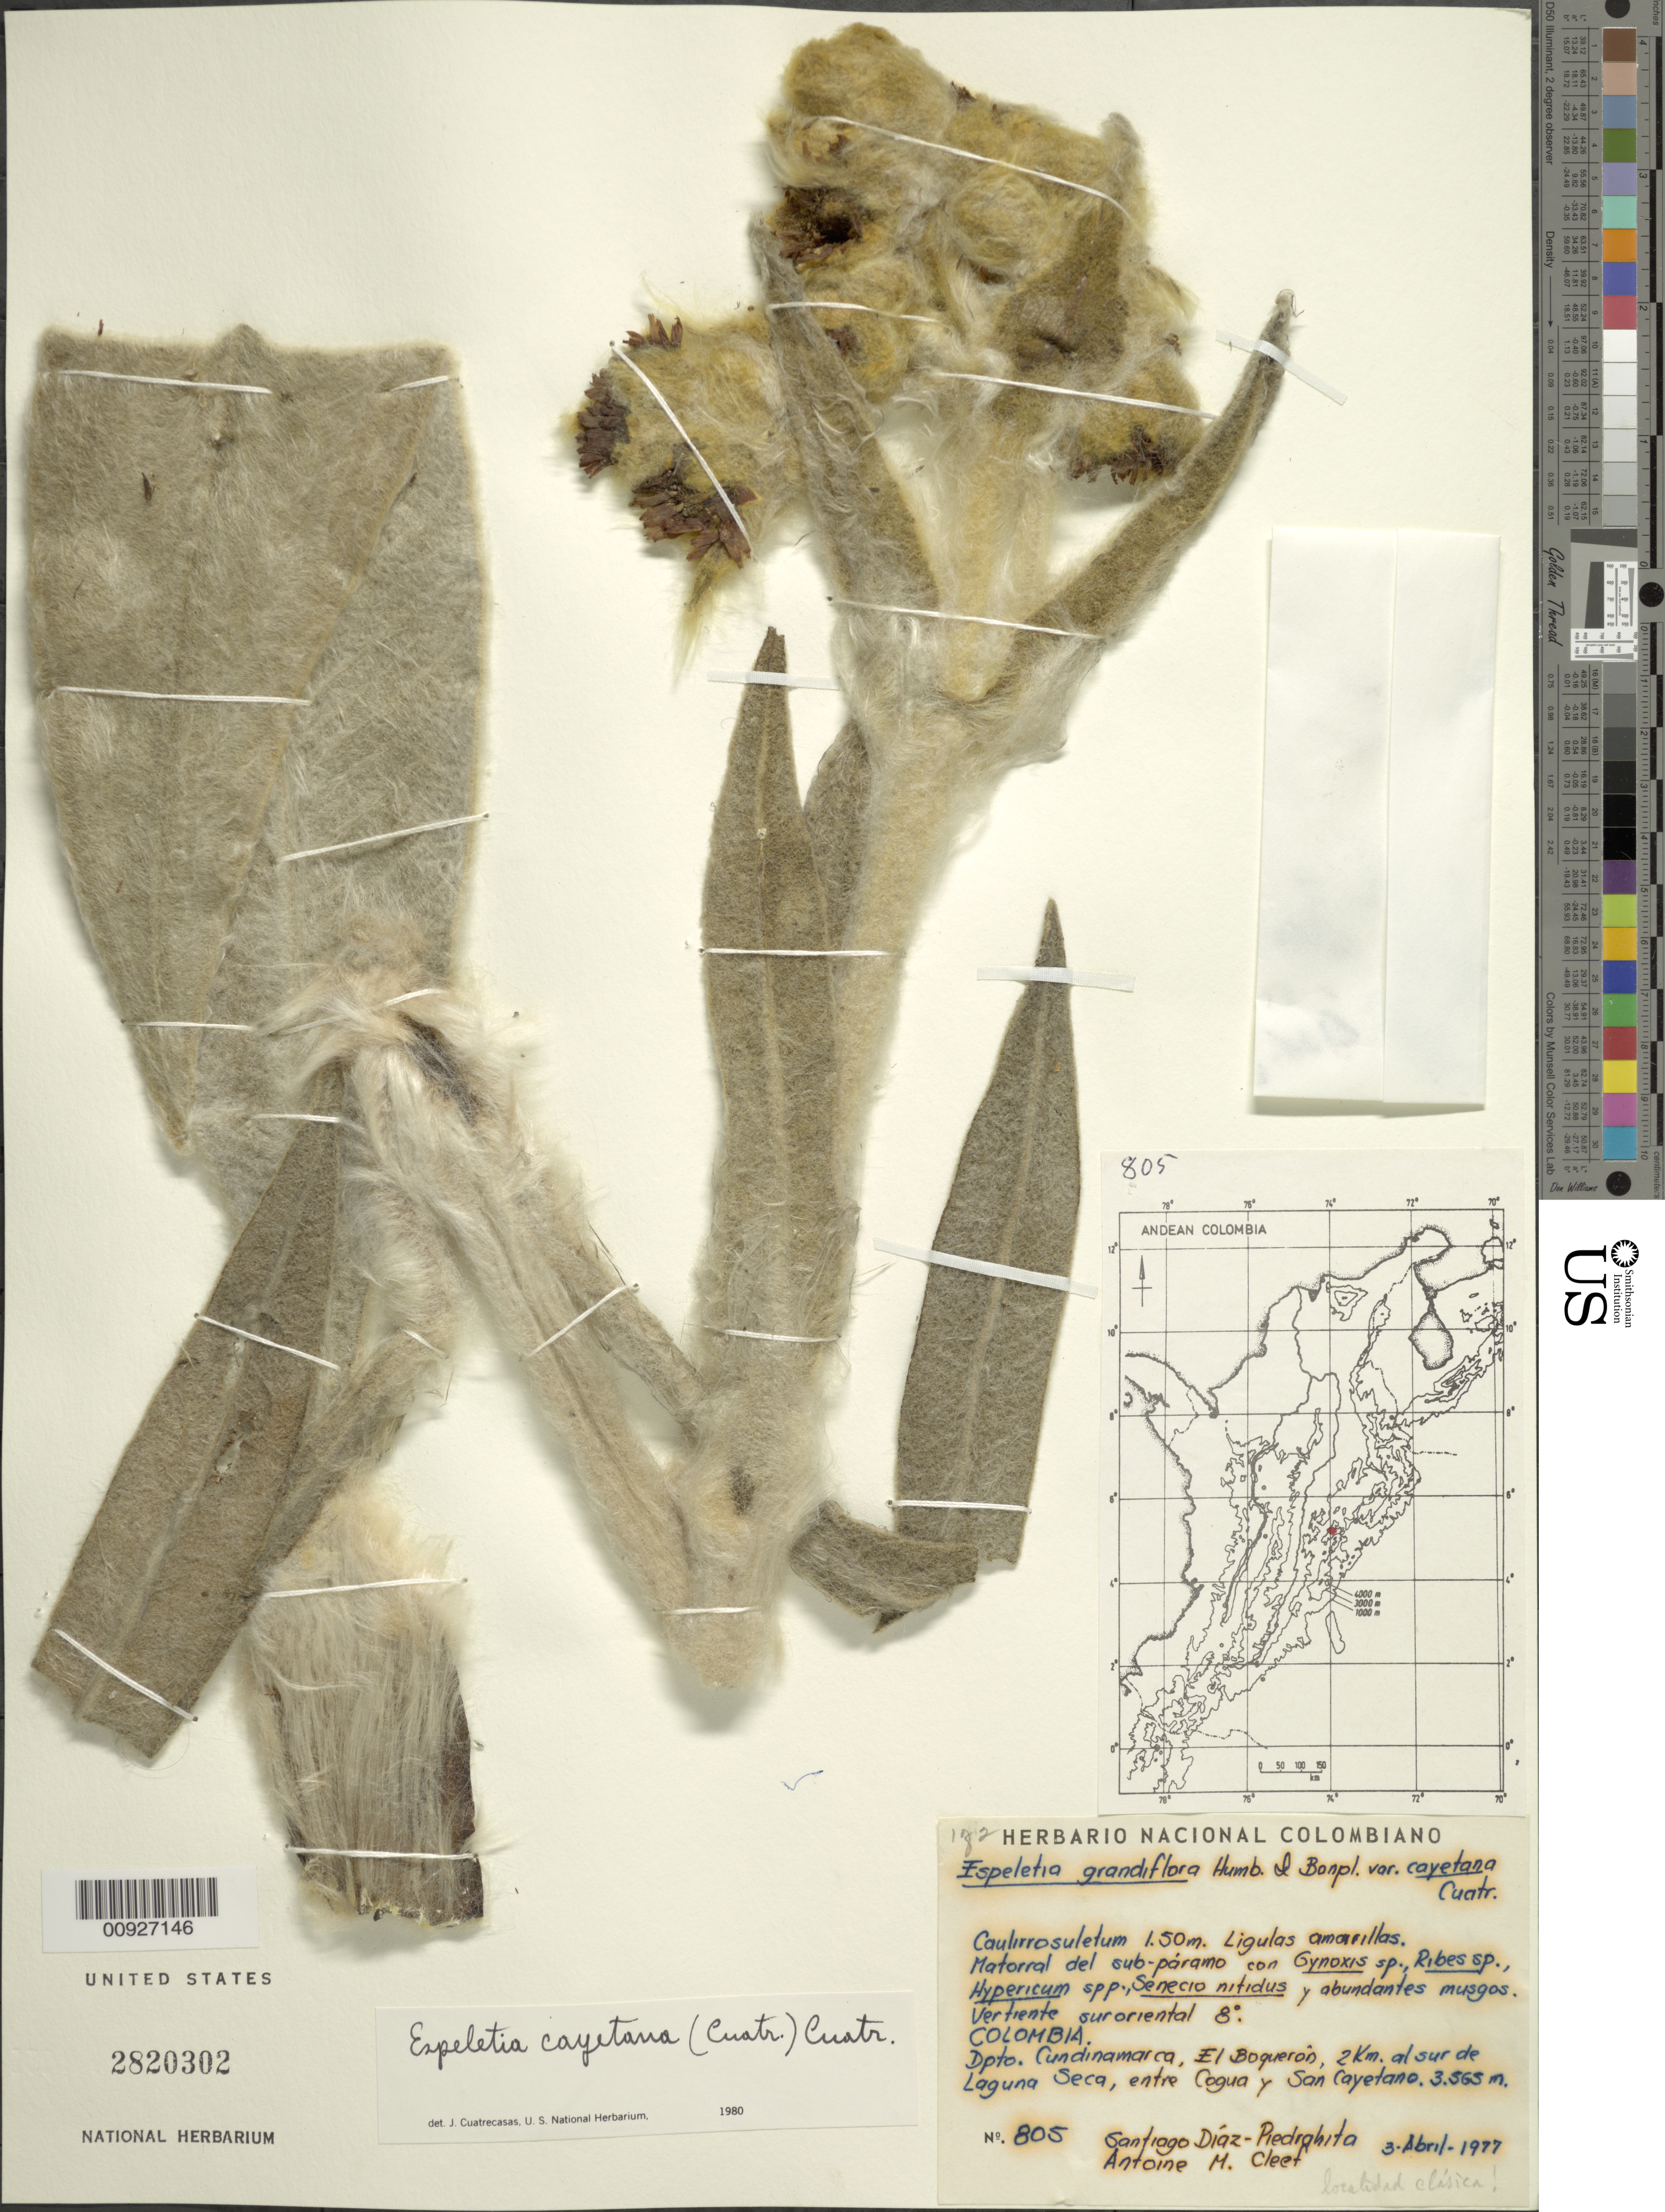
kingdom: Plantae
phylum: Tracheophyta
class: Magnoliopsida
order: Asterales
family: Asteraceae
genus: Espeletia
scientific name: Espeletia cayetana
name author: (Cuatrec.) Cuatrec.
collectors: S. Díaz Píedrahíta & A. M. Cleef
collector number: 805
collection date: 1977-04-03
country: Colombia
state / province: Cundinamarca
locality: El Boquerón, 2 km. al sur de Laguna Seca, enre Cogua y San Cayetano. Vertiente suroriental 8º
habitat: Matorrla del sub-páramo con Gynopxis sp., Ribes sp., Hypericum sp., Senececio nitidus y abundantes musgos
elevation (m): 3565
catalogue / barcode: US 2820302